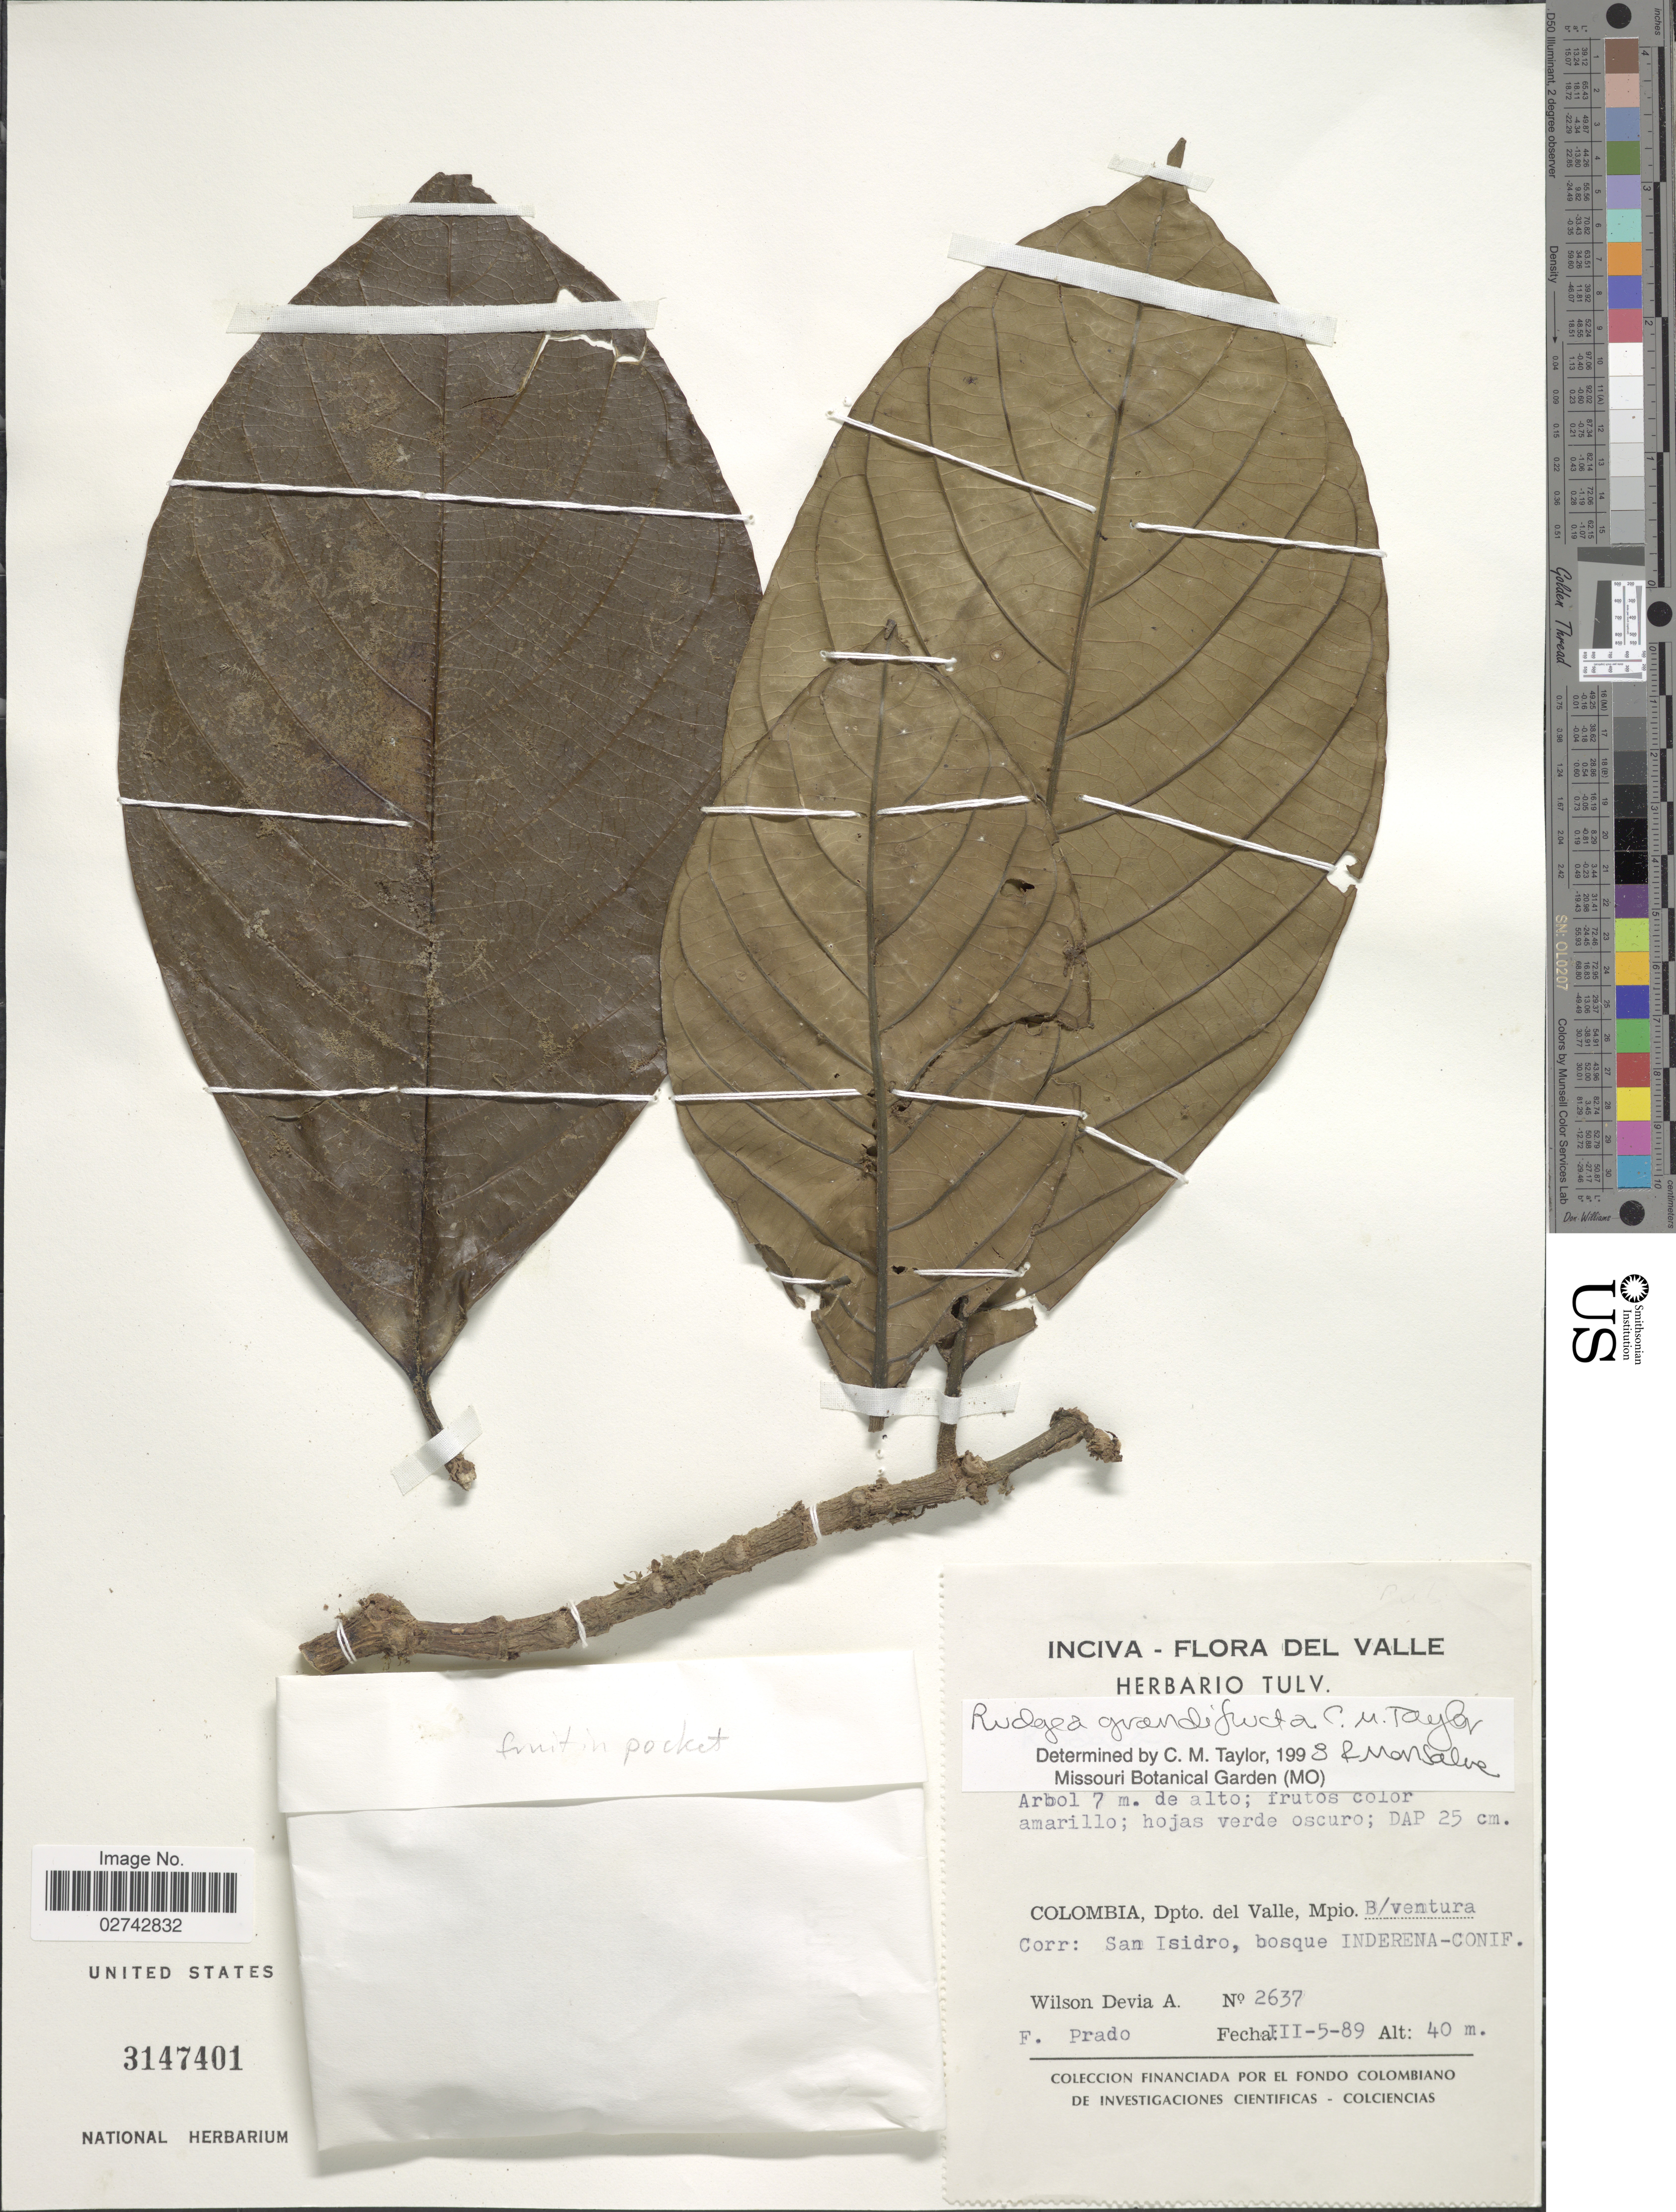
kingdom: Plantae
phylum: Tracheophyta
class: Magnoliopsida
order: Gentianales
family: Rubiaceae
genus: Rudgea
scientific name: Rudgea grandifructa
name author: C.M. Taylor & Monsalve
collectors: W. Devia A. & F. Prado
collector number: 2637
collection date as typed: Transcribed d/m/y: 5/3/89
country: Colombia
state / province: Valle del Cauca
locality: Dpto. del Valle, Mpio. B/ Ventura, Corr. San Isidro, bosque Inderena-Conif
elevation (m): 40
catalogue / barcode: US 3147401